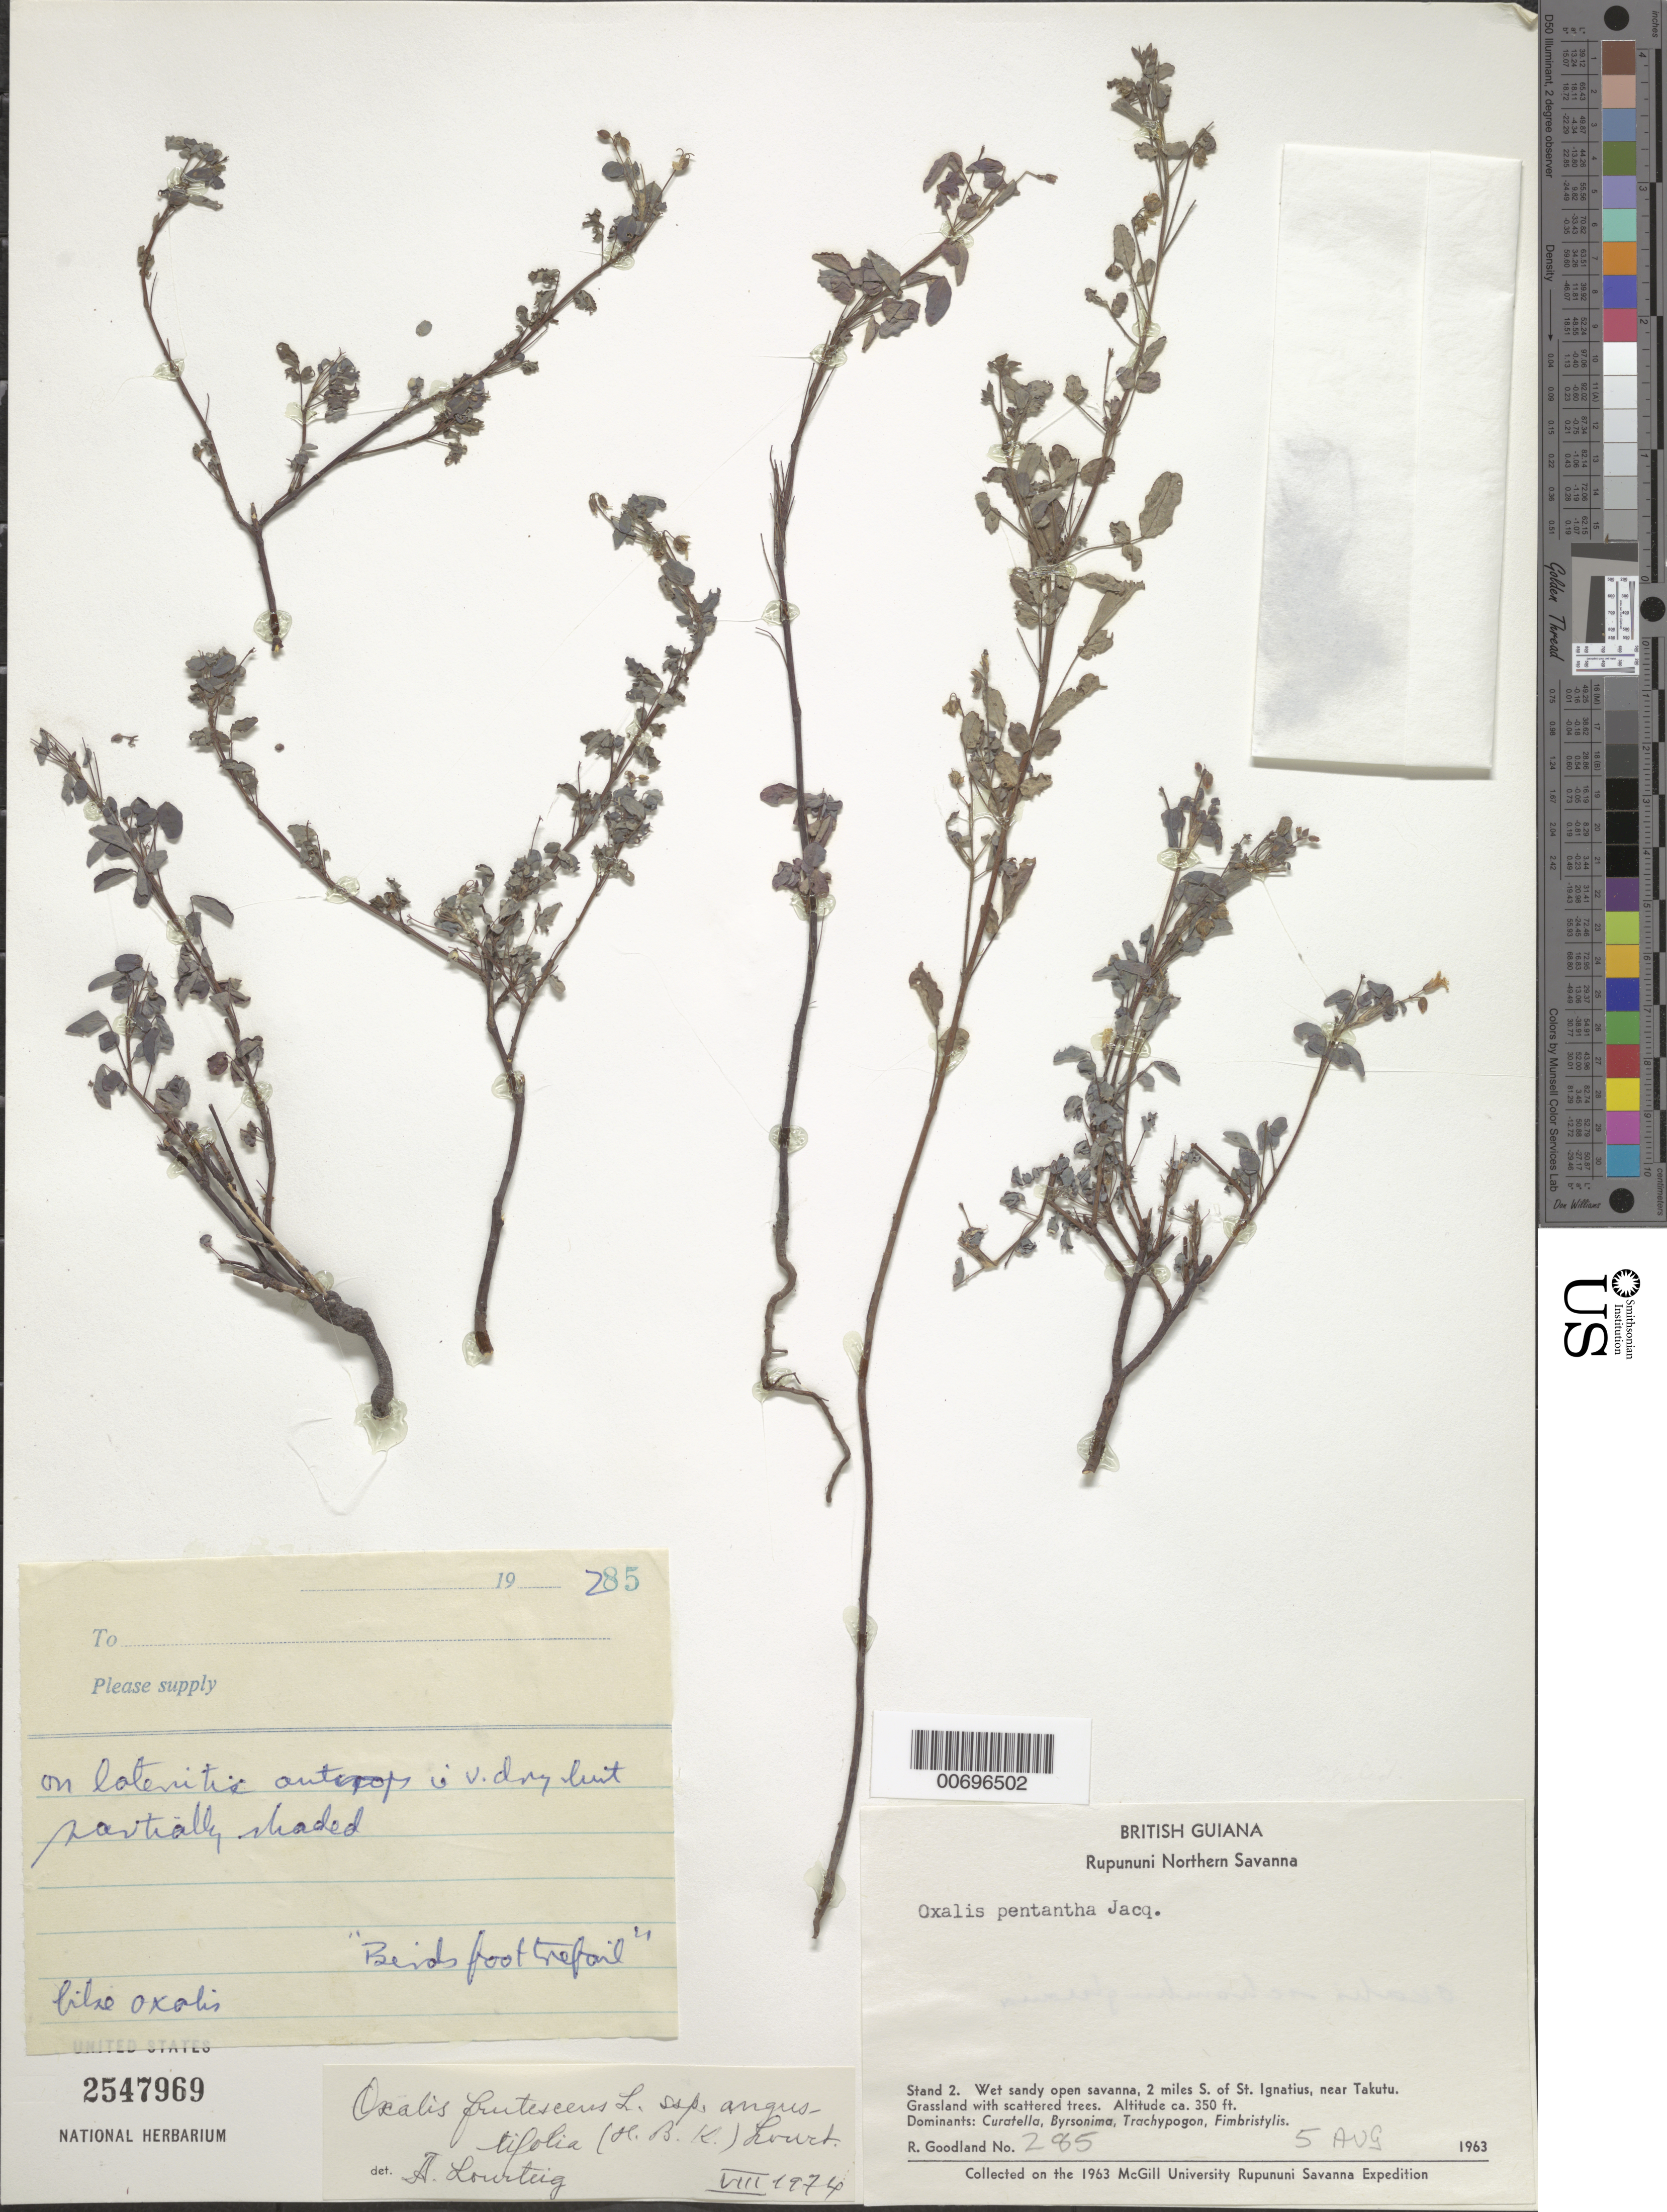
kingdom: Plantae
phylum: Tracheophyta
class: Magnoliopsida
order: Oxalidales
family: Oxalidaceae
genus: Oxalis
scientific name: Oxalis frutescens subsp. angustifolia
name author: (Kunth) Lourteig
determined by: Lourteig, A.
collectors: R. Goodland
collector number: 285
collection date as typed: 5-Aug-63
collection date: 1963-08-05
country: Guyana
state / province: U. Takutu-U. Essequibo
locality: Rupununi Northern Savanna, St. Ignatius, 2 mi. S of; near Takutu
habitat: Wet, sandy open savanna on lateritic outcrop in dry partial shade are. Grassland with scattered trees. Curatella, Byrsonima, Trachypogon, Fimbristylis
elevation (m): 107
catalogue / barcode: US 2547969